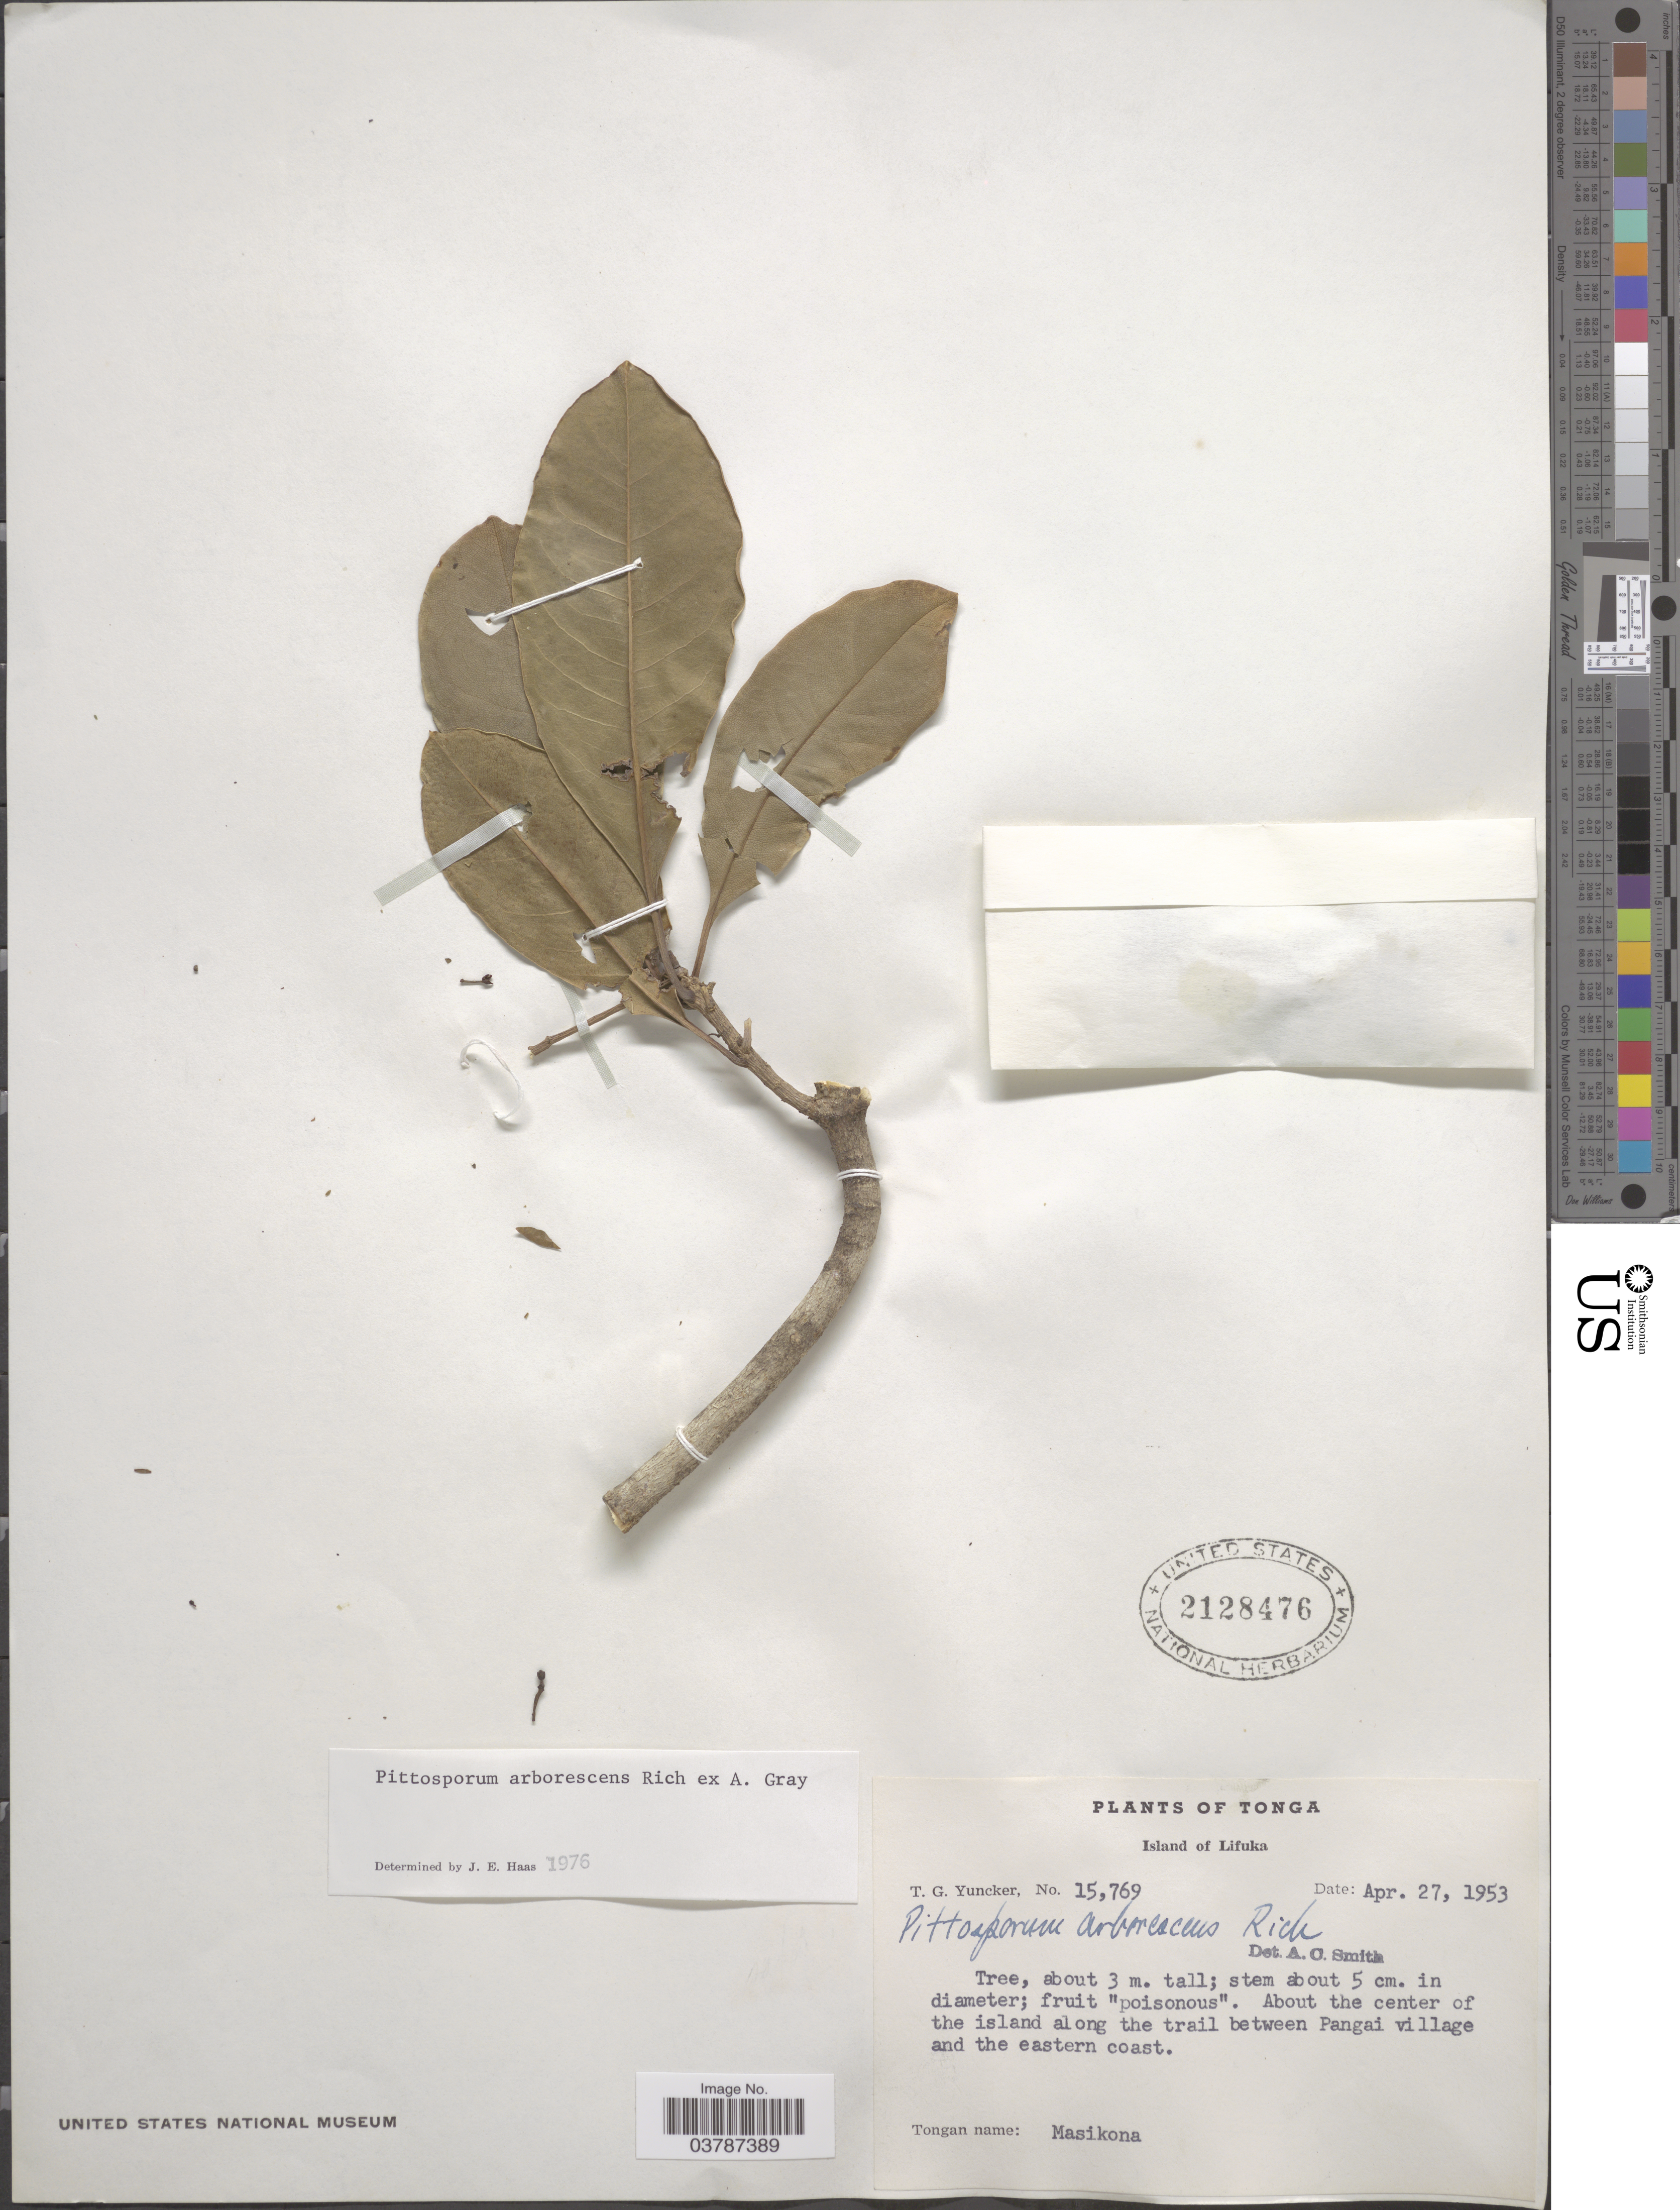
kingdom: Plantae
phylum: Tracheophyta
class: Magnoliopsida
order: Apiales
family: Pittosporaceae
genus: Pittosporum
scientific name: Pittosporum arborescens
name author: Rich. ex A. Gray in Wilkes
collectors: T. G. Yuncker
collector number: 15769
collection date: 1953-04-27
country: Tonga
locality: Island of Lifuka. About the center of the island along the trail between Pangai village and the eastern coast.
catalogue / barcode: US 2128476